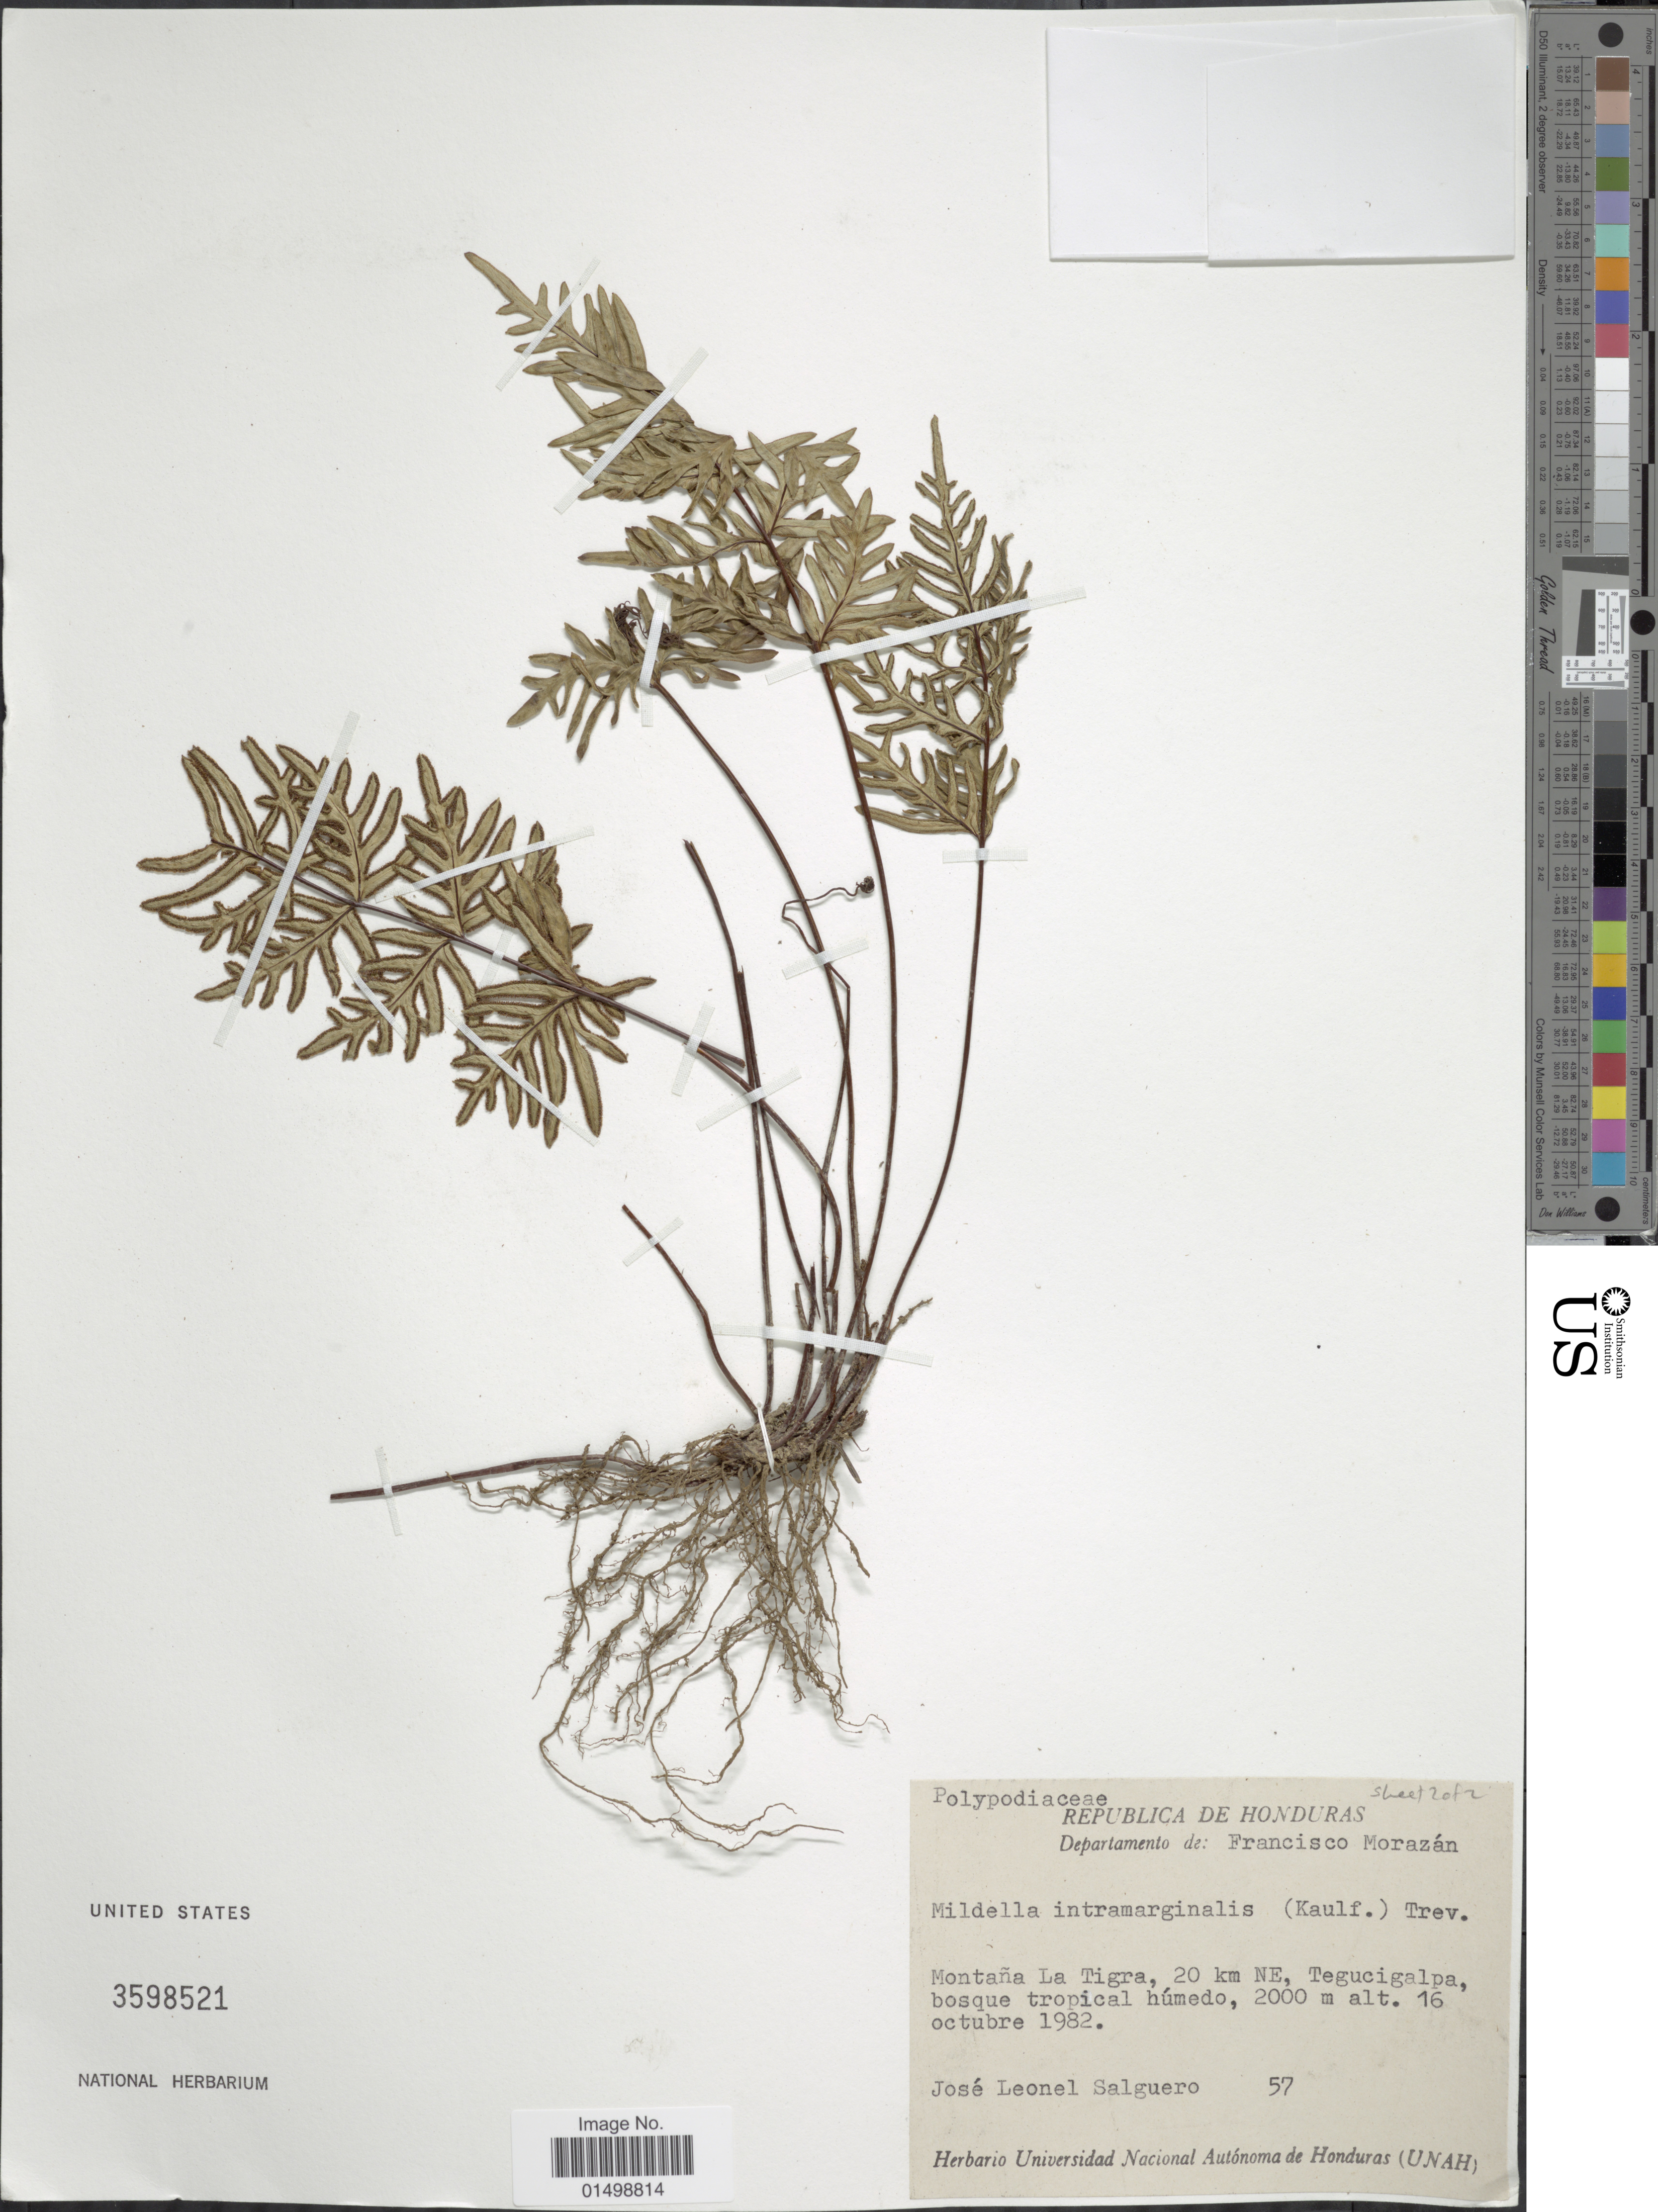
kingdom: Plantae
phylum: Tracheophyta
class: Polypodiopsida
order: Polypodiales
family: Pteridaceae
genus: Cheilanthes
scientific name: Cheilanthes intramarginalis var. intramarginalis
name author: (Kaulf.) Hook.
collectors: J. Salguero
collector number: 57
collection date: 1982-10-16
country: Honduras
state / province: Fco. Morazán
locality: Montana La Tigra, 20 km NE, Tegucigalpa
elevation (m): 2000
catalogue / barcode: US 3598521